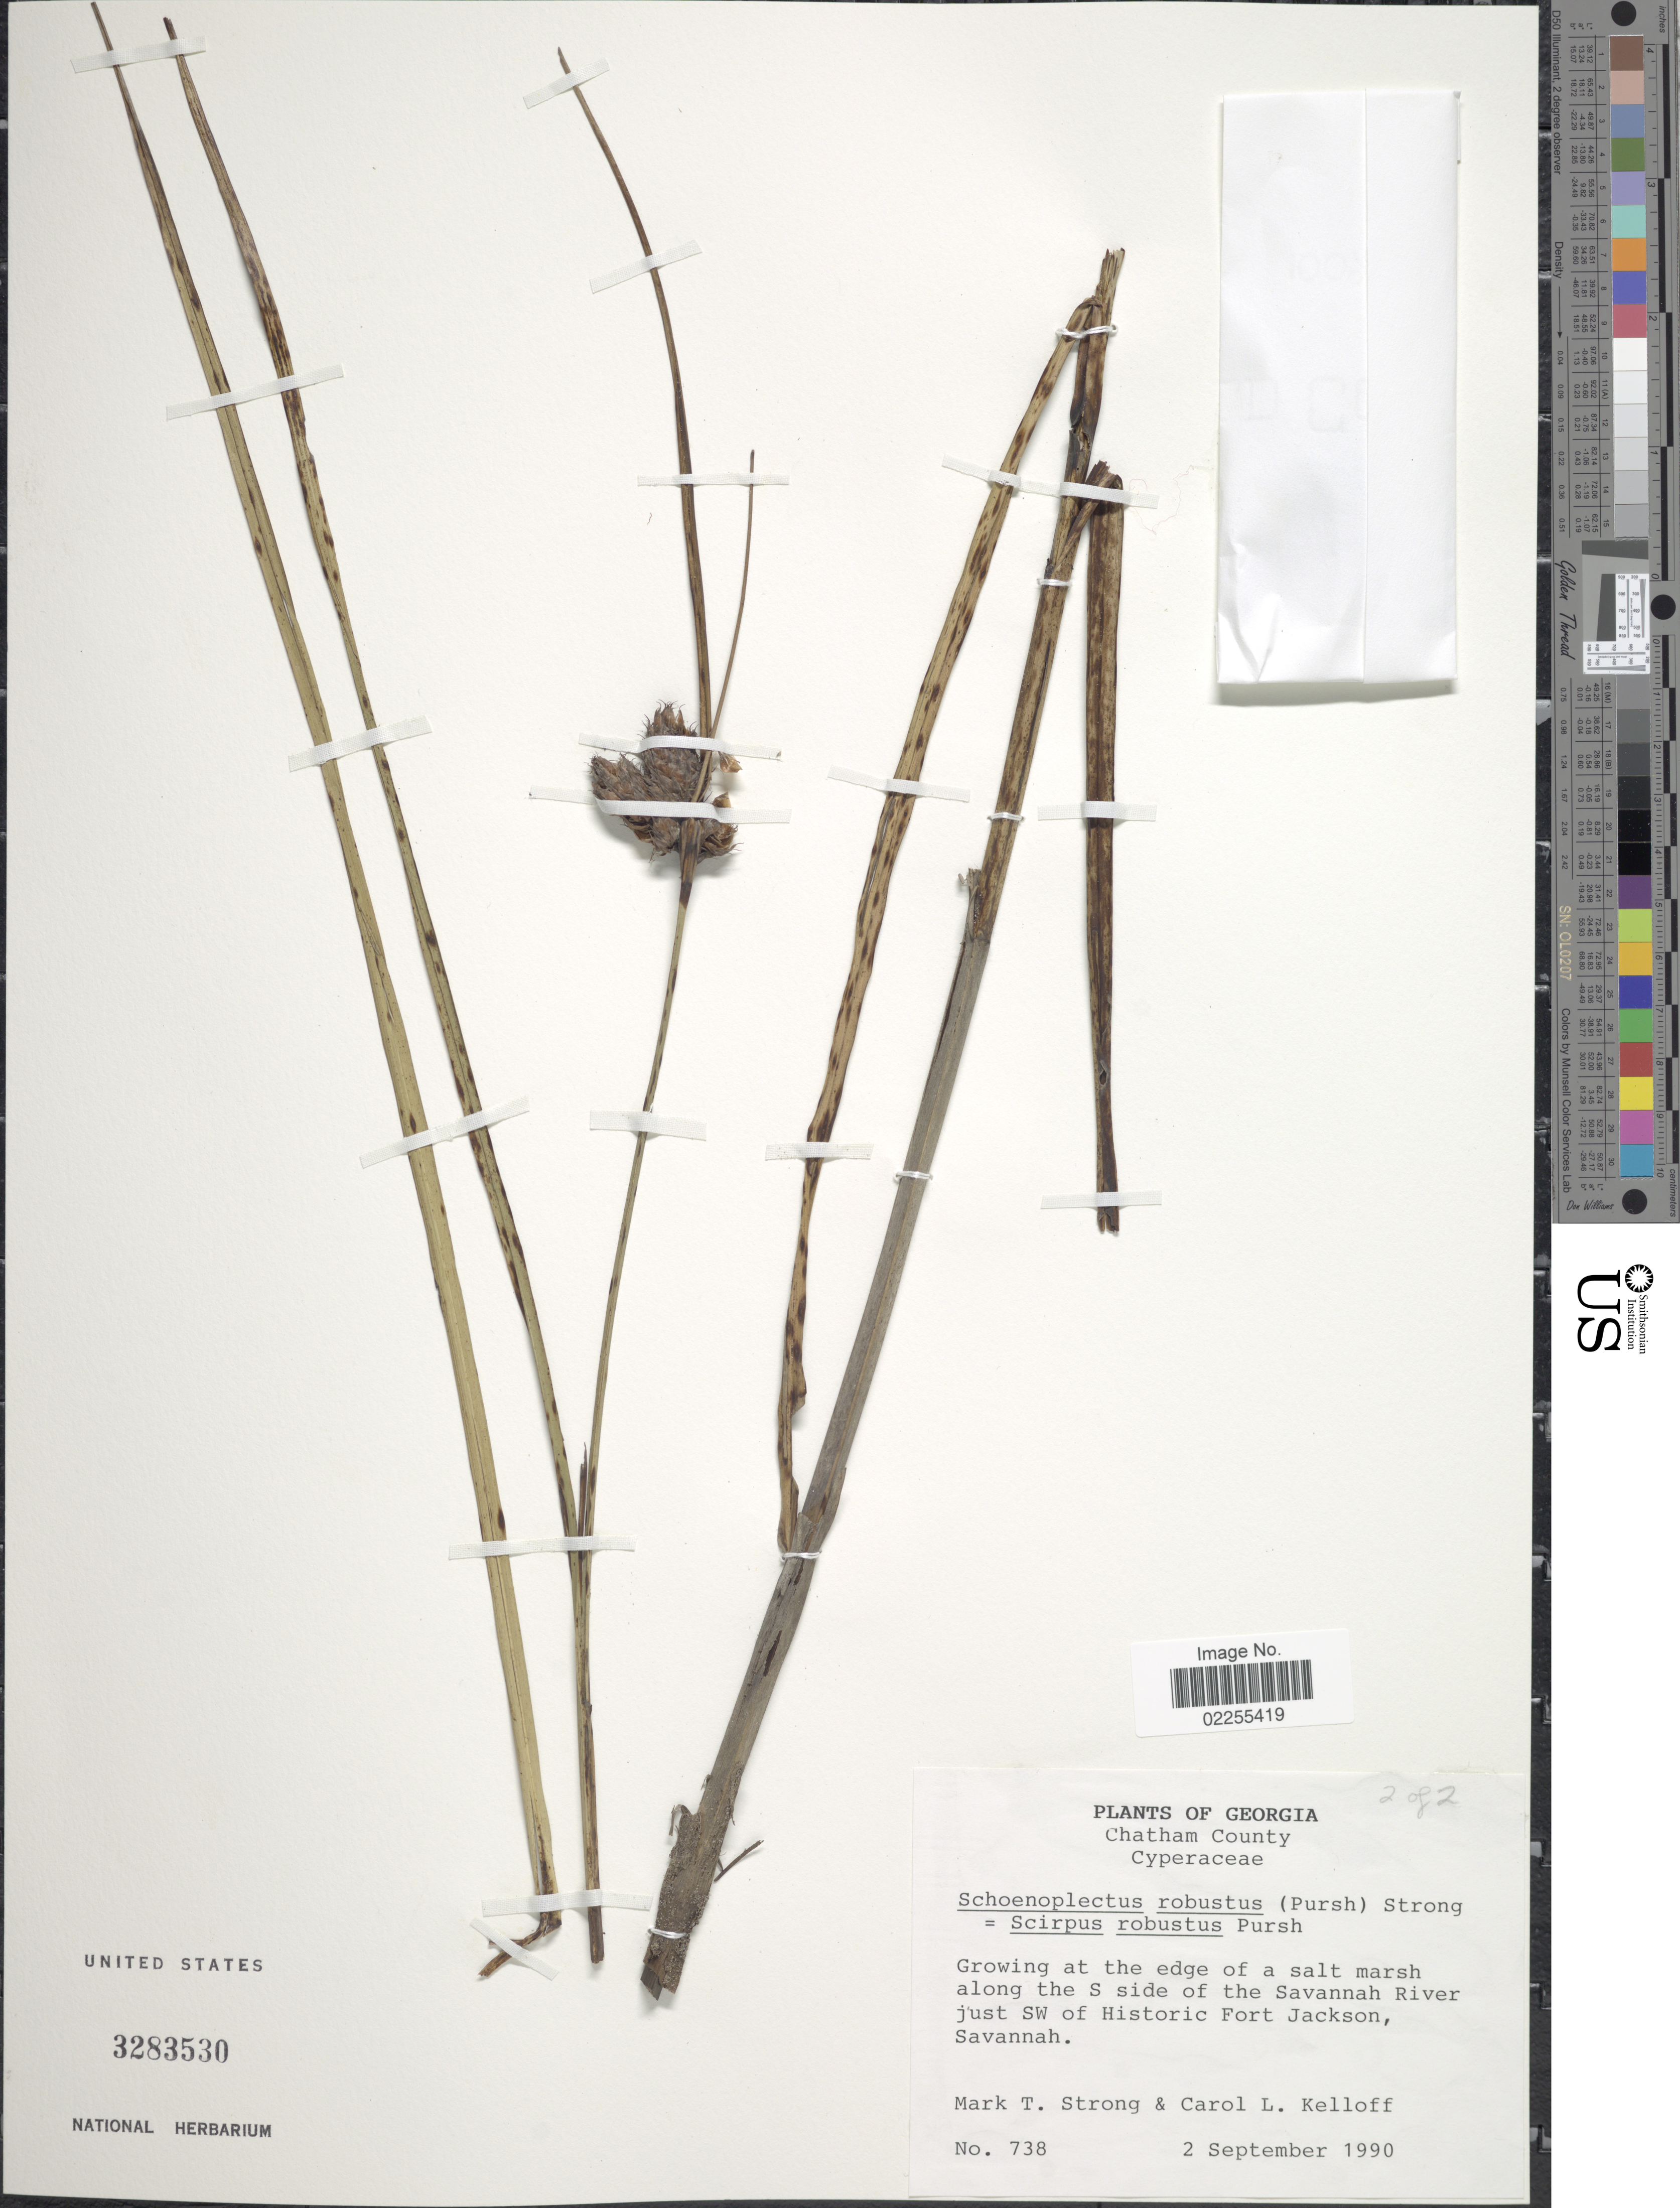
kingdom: Plantae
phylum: Tracheophyta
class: Liliopsida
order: Poales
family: Cyperaceae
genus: Bolboschoenus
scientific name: Bolboschoenus robustus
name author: (Pursh) Soják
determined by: Strong, M. T., (US), Smithsonian Institution - National Museum of Natural History (UNITED STATES)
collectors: M. T. Strong & C. L. Kelloff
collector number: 738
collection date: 1990-09-02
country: United States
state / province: Georgia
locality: Chatham County, at the edge of a salt marsh along the S side of the Savannah River just SW of Historic Fort Jackson, Savannah.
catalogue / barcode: US 3283530